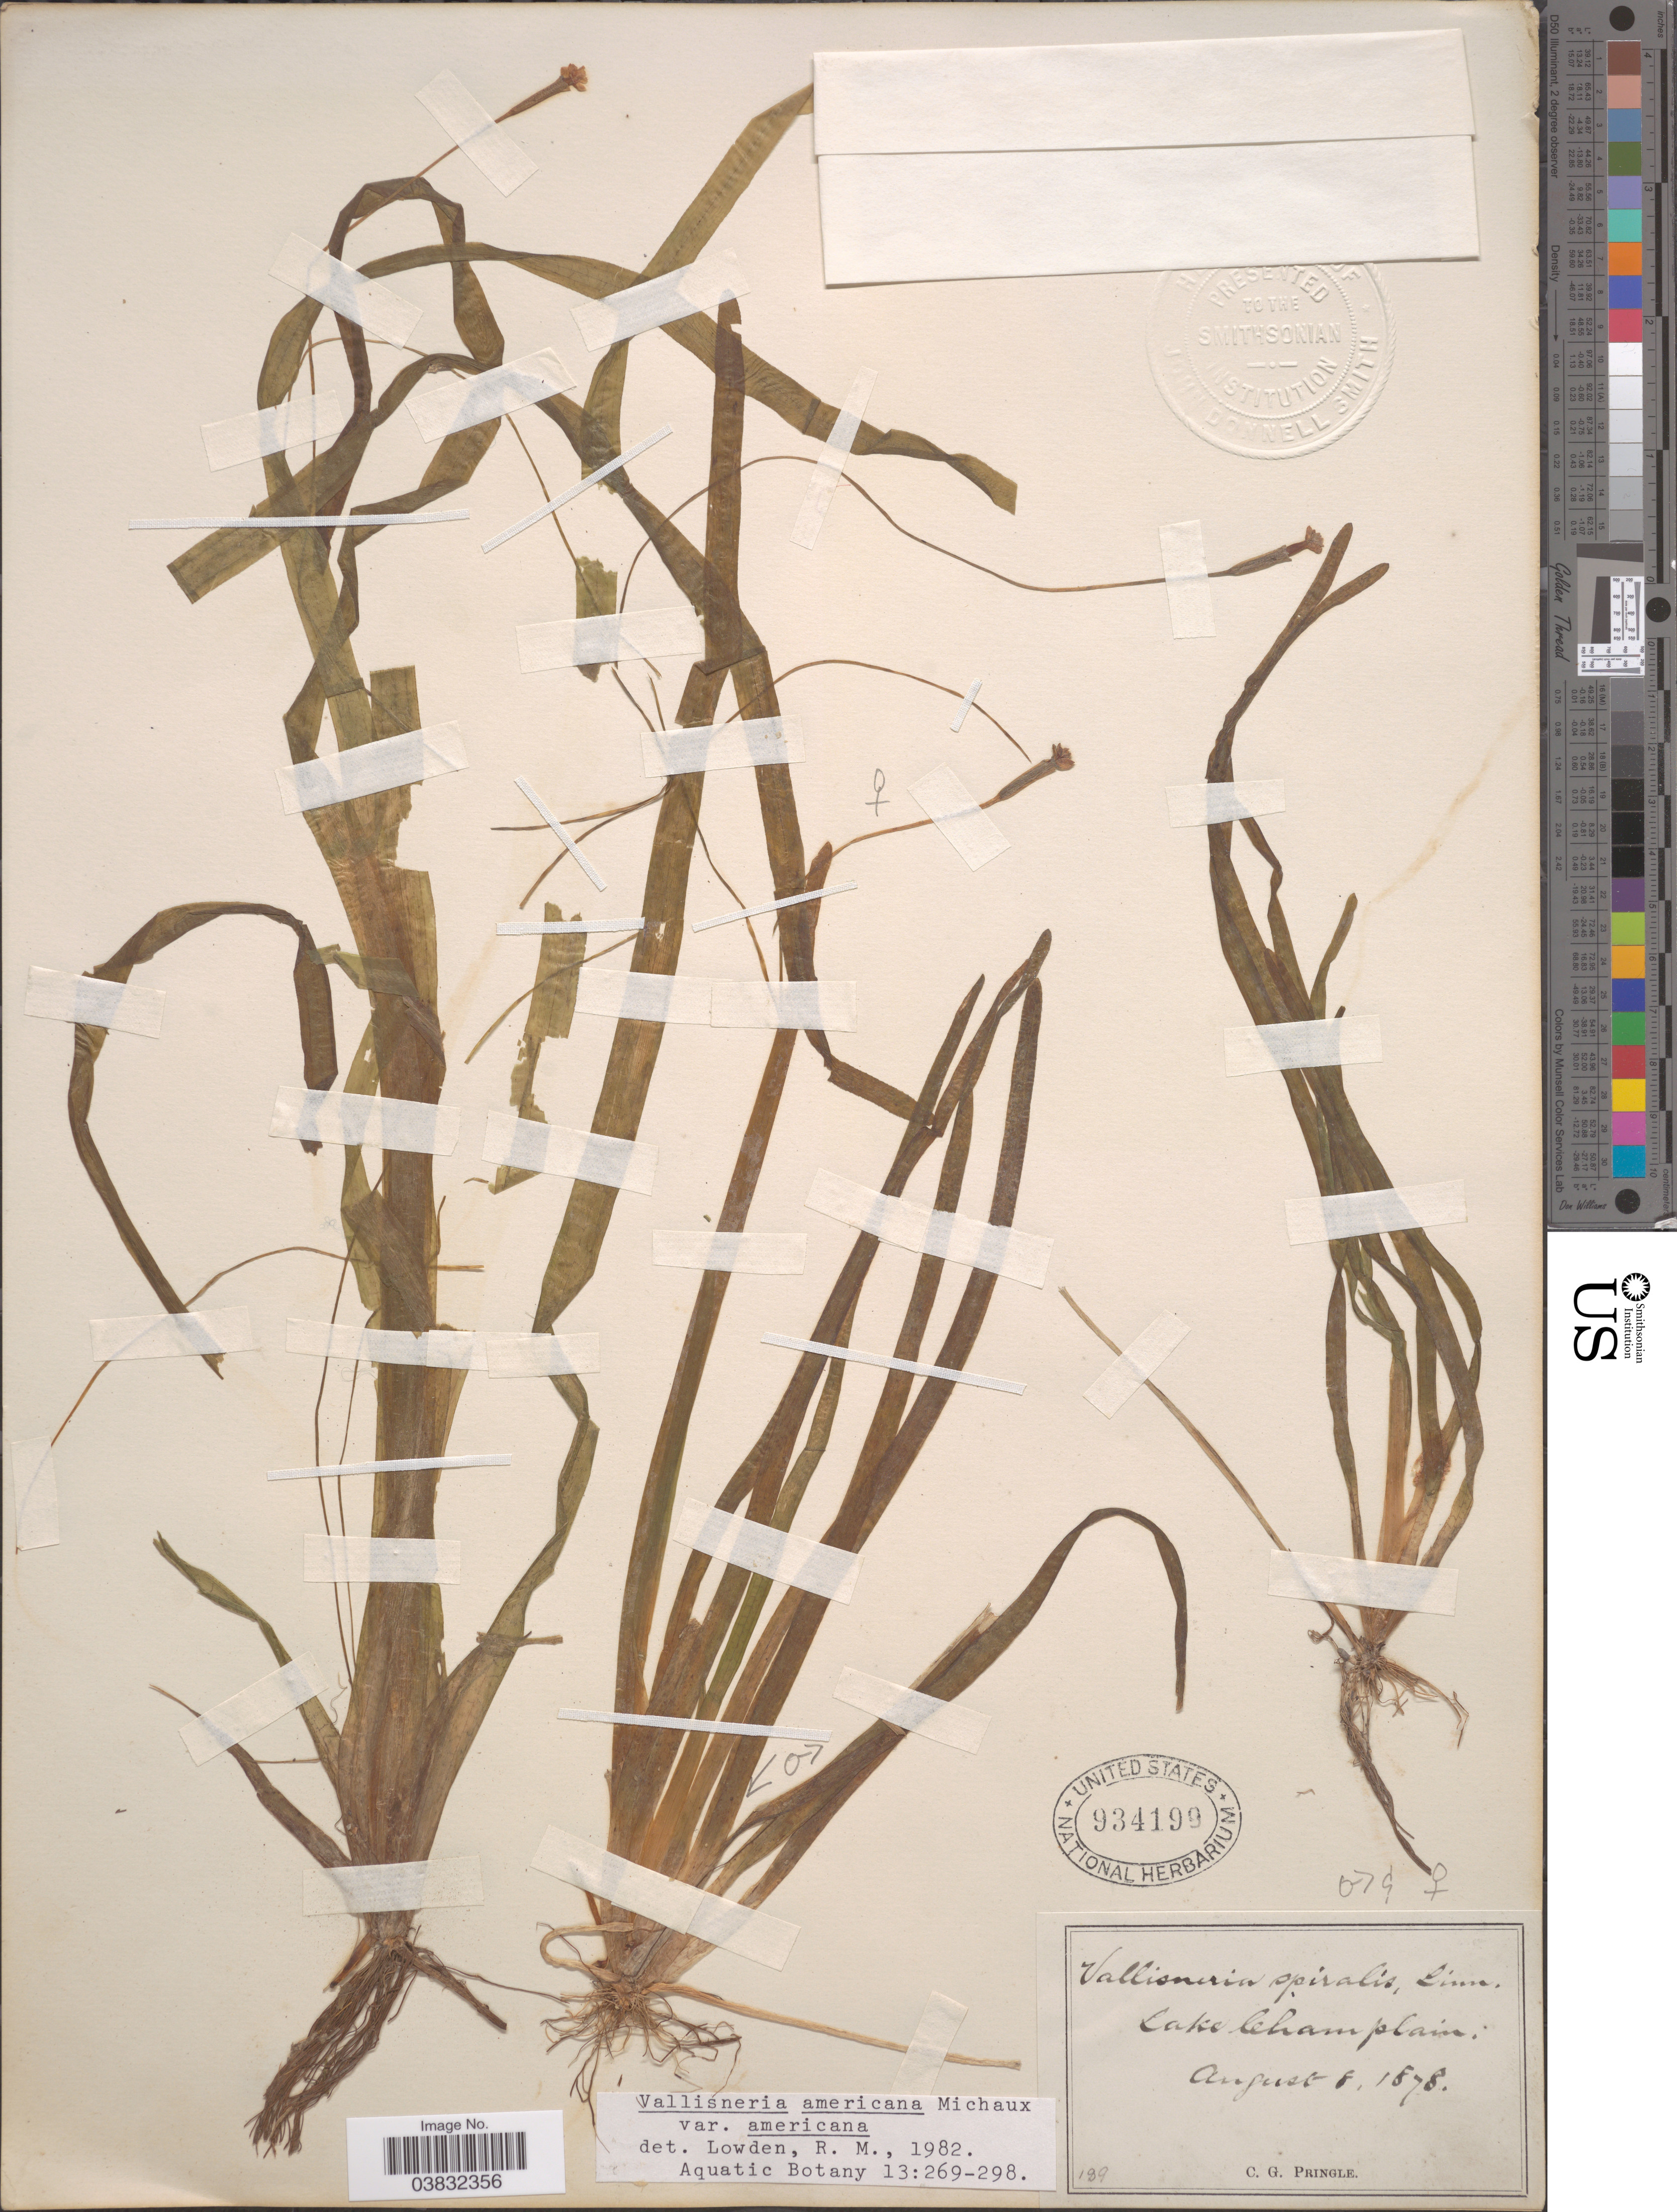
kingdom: Plantae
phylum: Tracheophyta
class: Liliopsida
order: Alismatales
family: Hydrocharitaceae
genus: Vallisneria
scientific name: Vallisneria americana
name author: Michx.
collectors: C. G. Pringle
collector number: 189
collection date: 1878-08-08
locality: Lake Champlain.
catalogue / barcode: US 934199